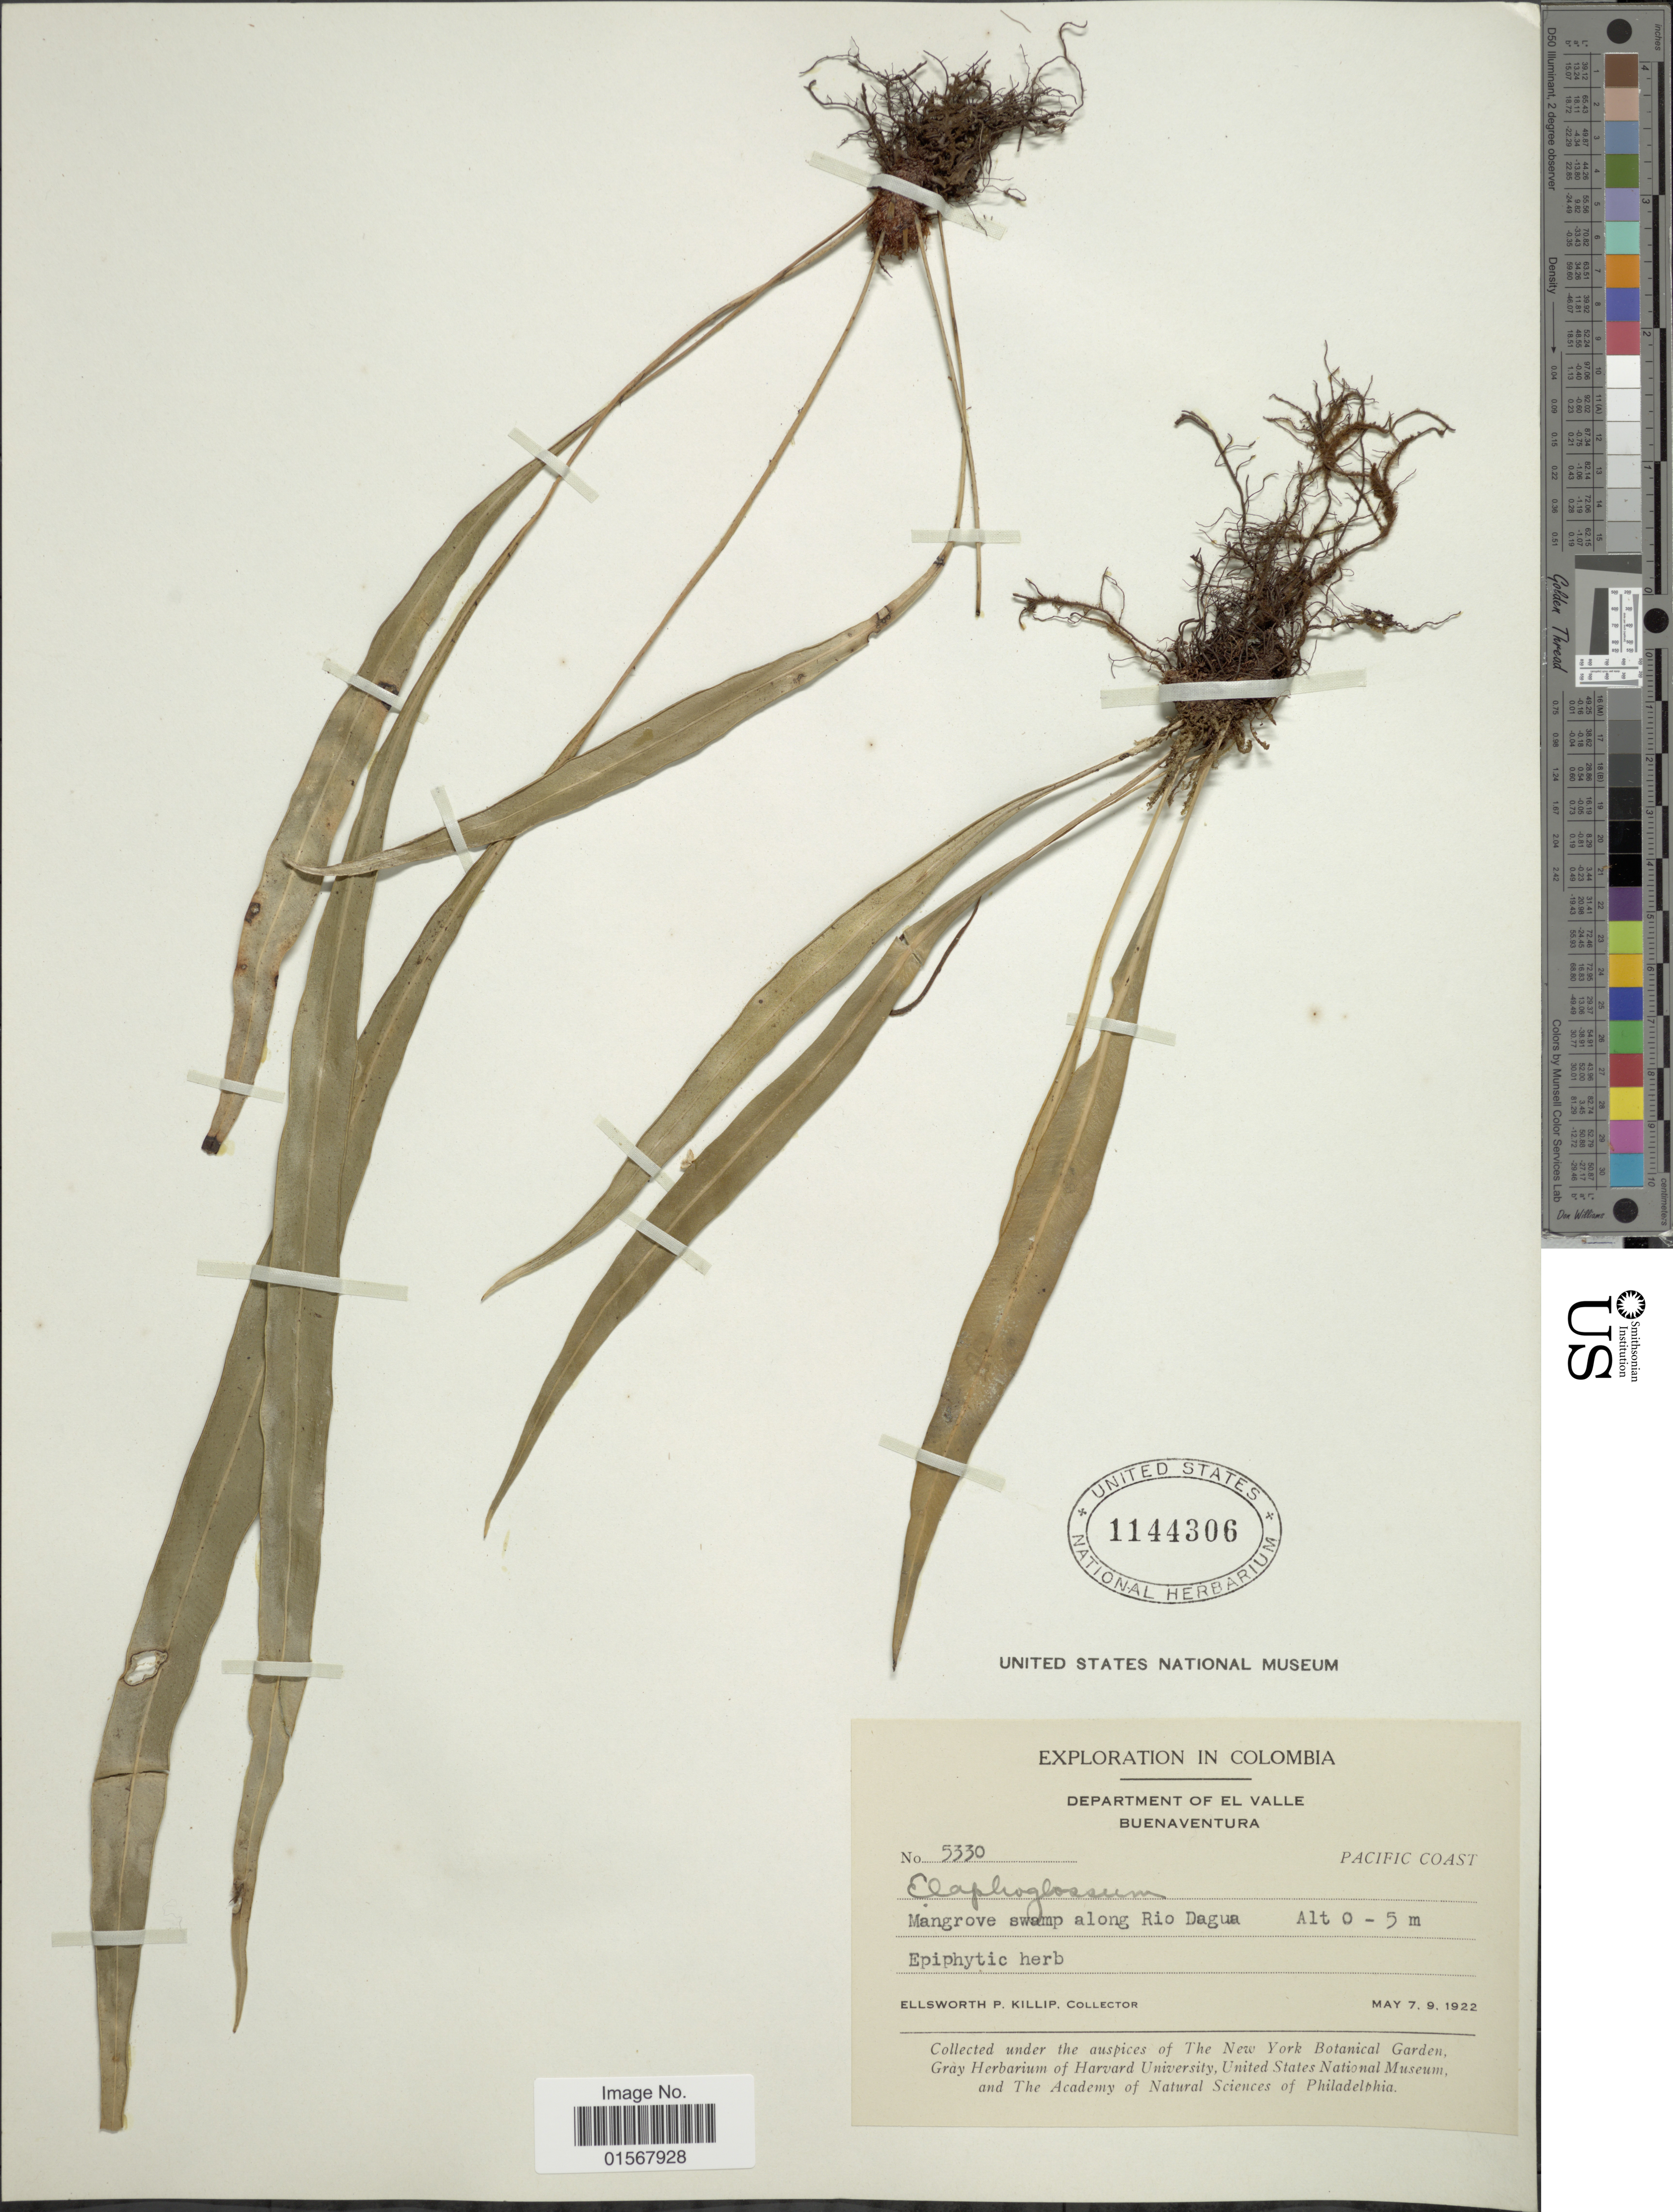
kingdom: Plantae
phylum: Tracheophyta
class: Polypodiopsida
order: Polypodiales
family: Dryopteridaceae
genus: Elaphoglossum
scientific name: Elaphoglossum sp.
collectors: E. P. Killip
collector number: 5330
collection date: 1922-05-07/1922-05-09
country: Colombia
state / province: Valle del Cauca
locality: Department of Valle, Buenaventura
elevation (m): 0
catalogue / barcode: US 1144306